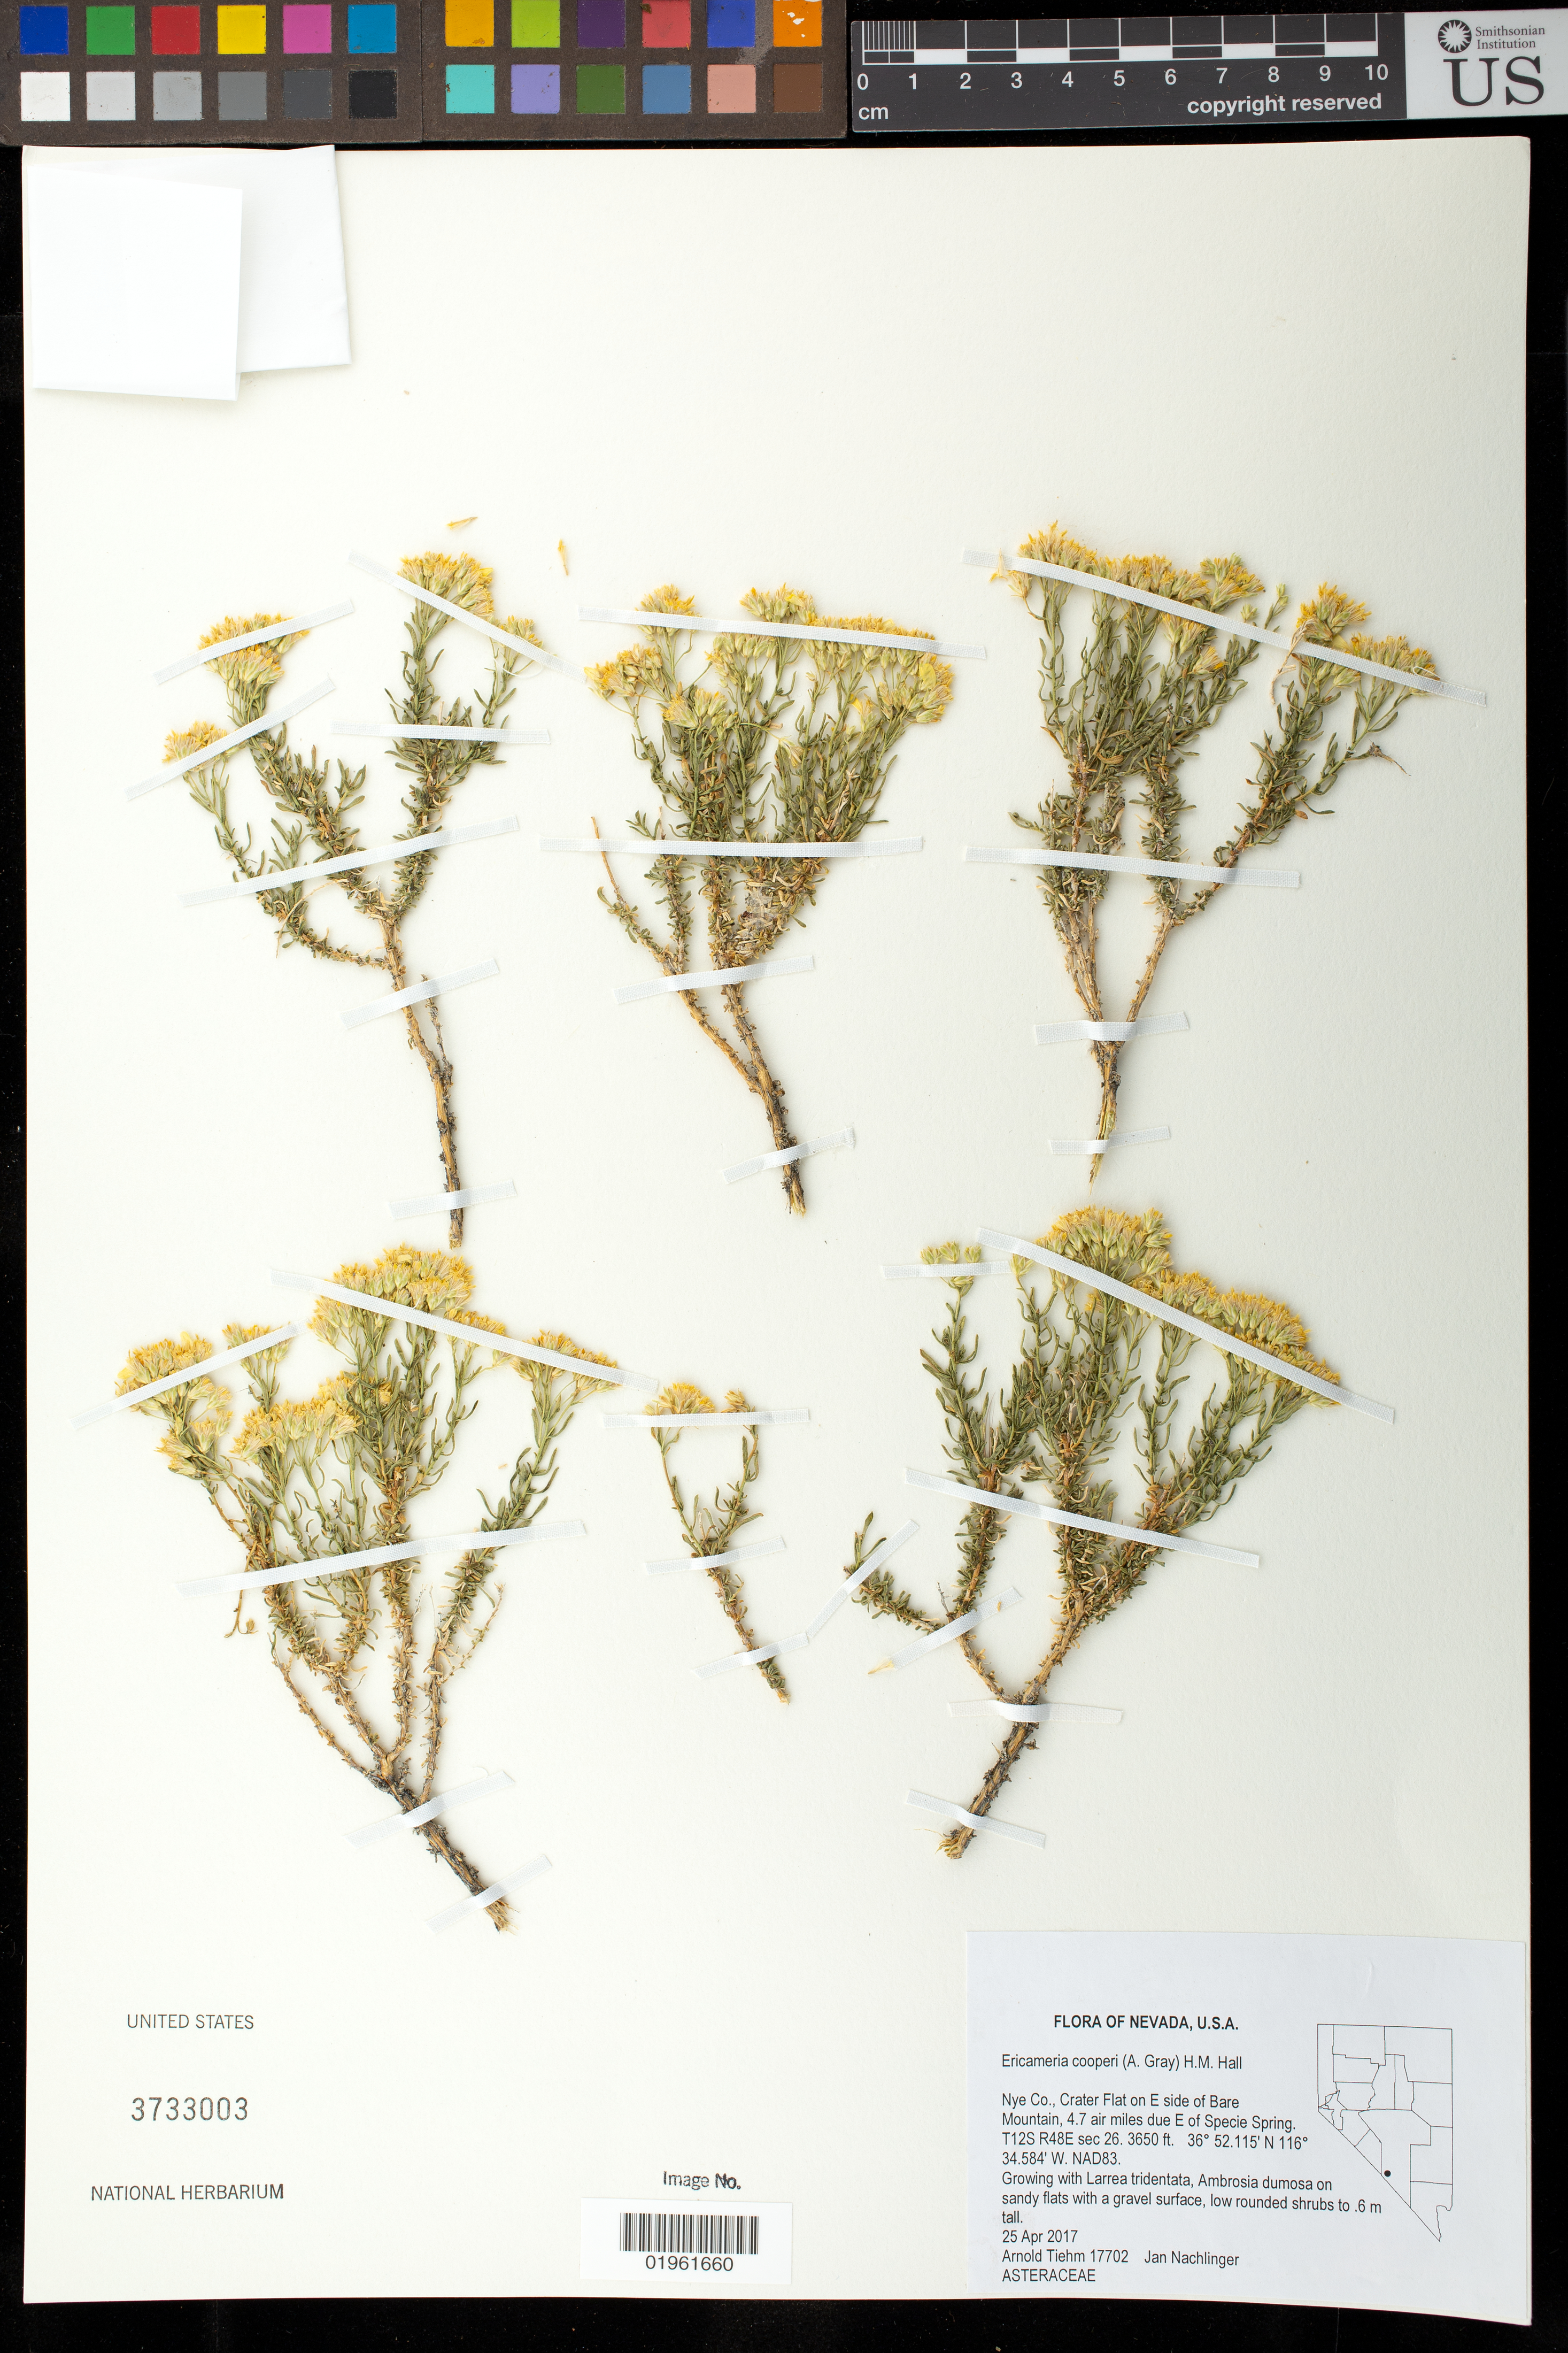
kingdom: Plantae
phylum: Tracheophyta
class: Magnoliopsida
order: Asterales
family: Asteraceae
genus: Ericameria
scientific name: Ericameria cooperi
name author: (A. Gray) Hall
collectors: A. Tiehm & J. Nachlinger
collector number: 17702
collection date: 2017-04-25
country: United States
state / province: Nevada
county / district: Nye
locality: Crater Flat on E side of Bare Mtn., 4.7 air miles due E of Specie Spring.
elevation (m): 1113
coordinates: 36 52.115 N, 116 34.584 W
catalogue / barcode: US 3733003